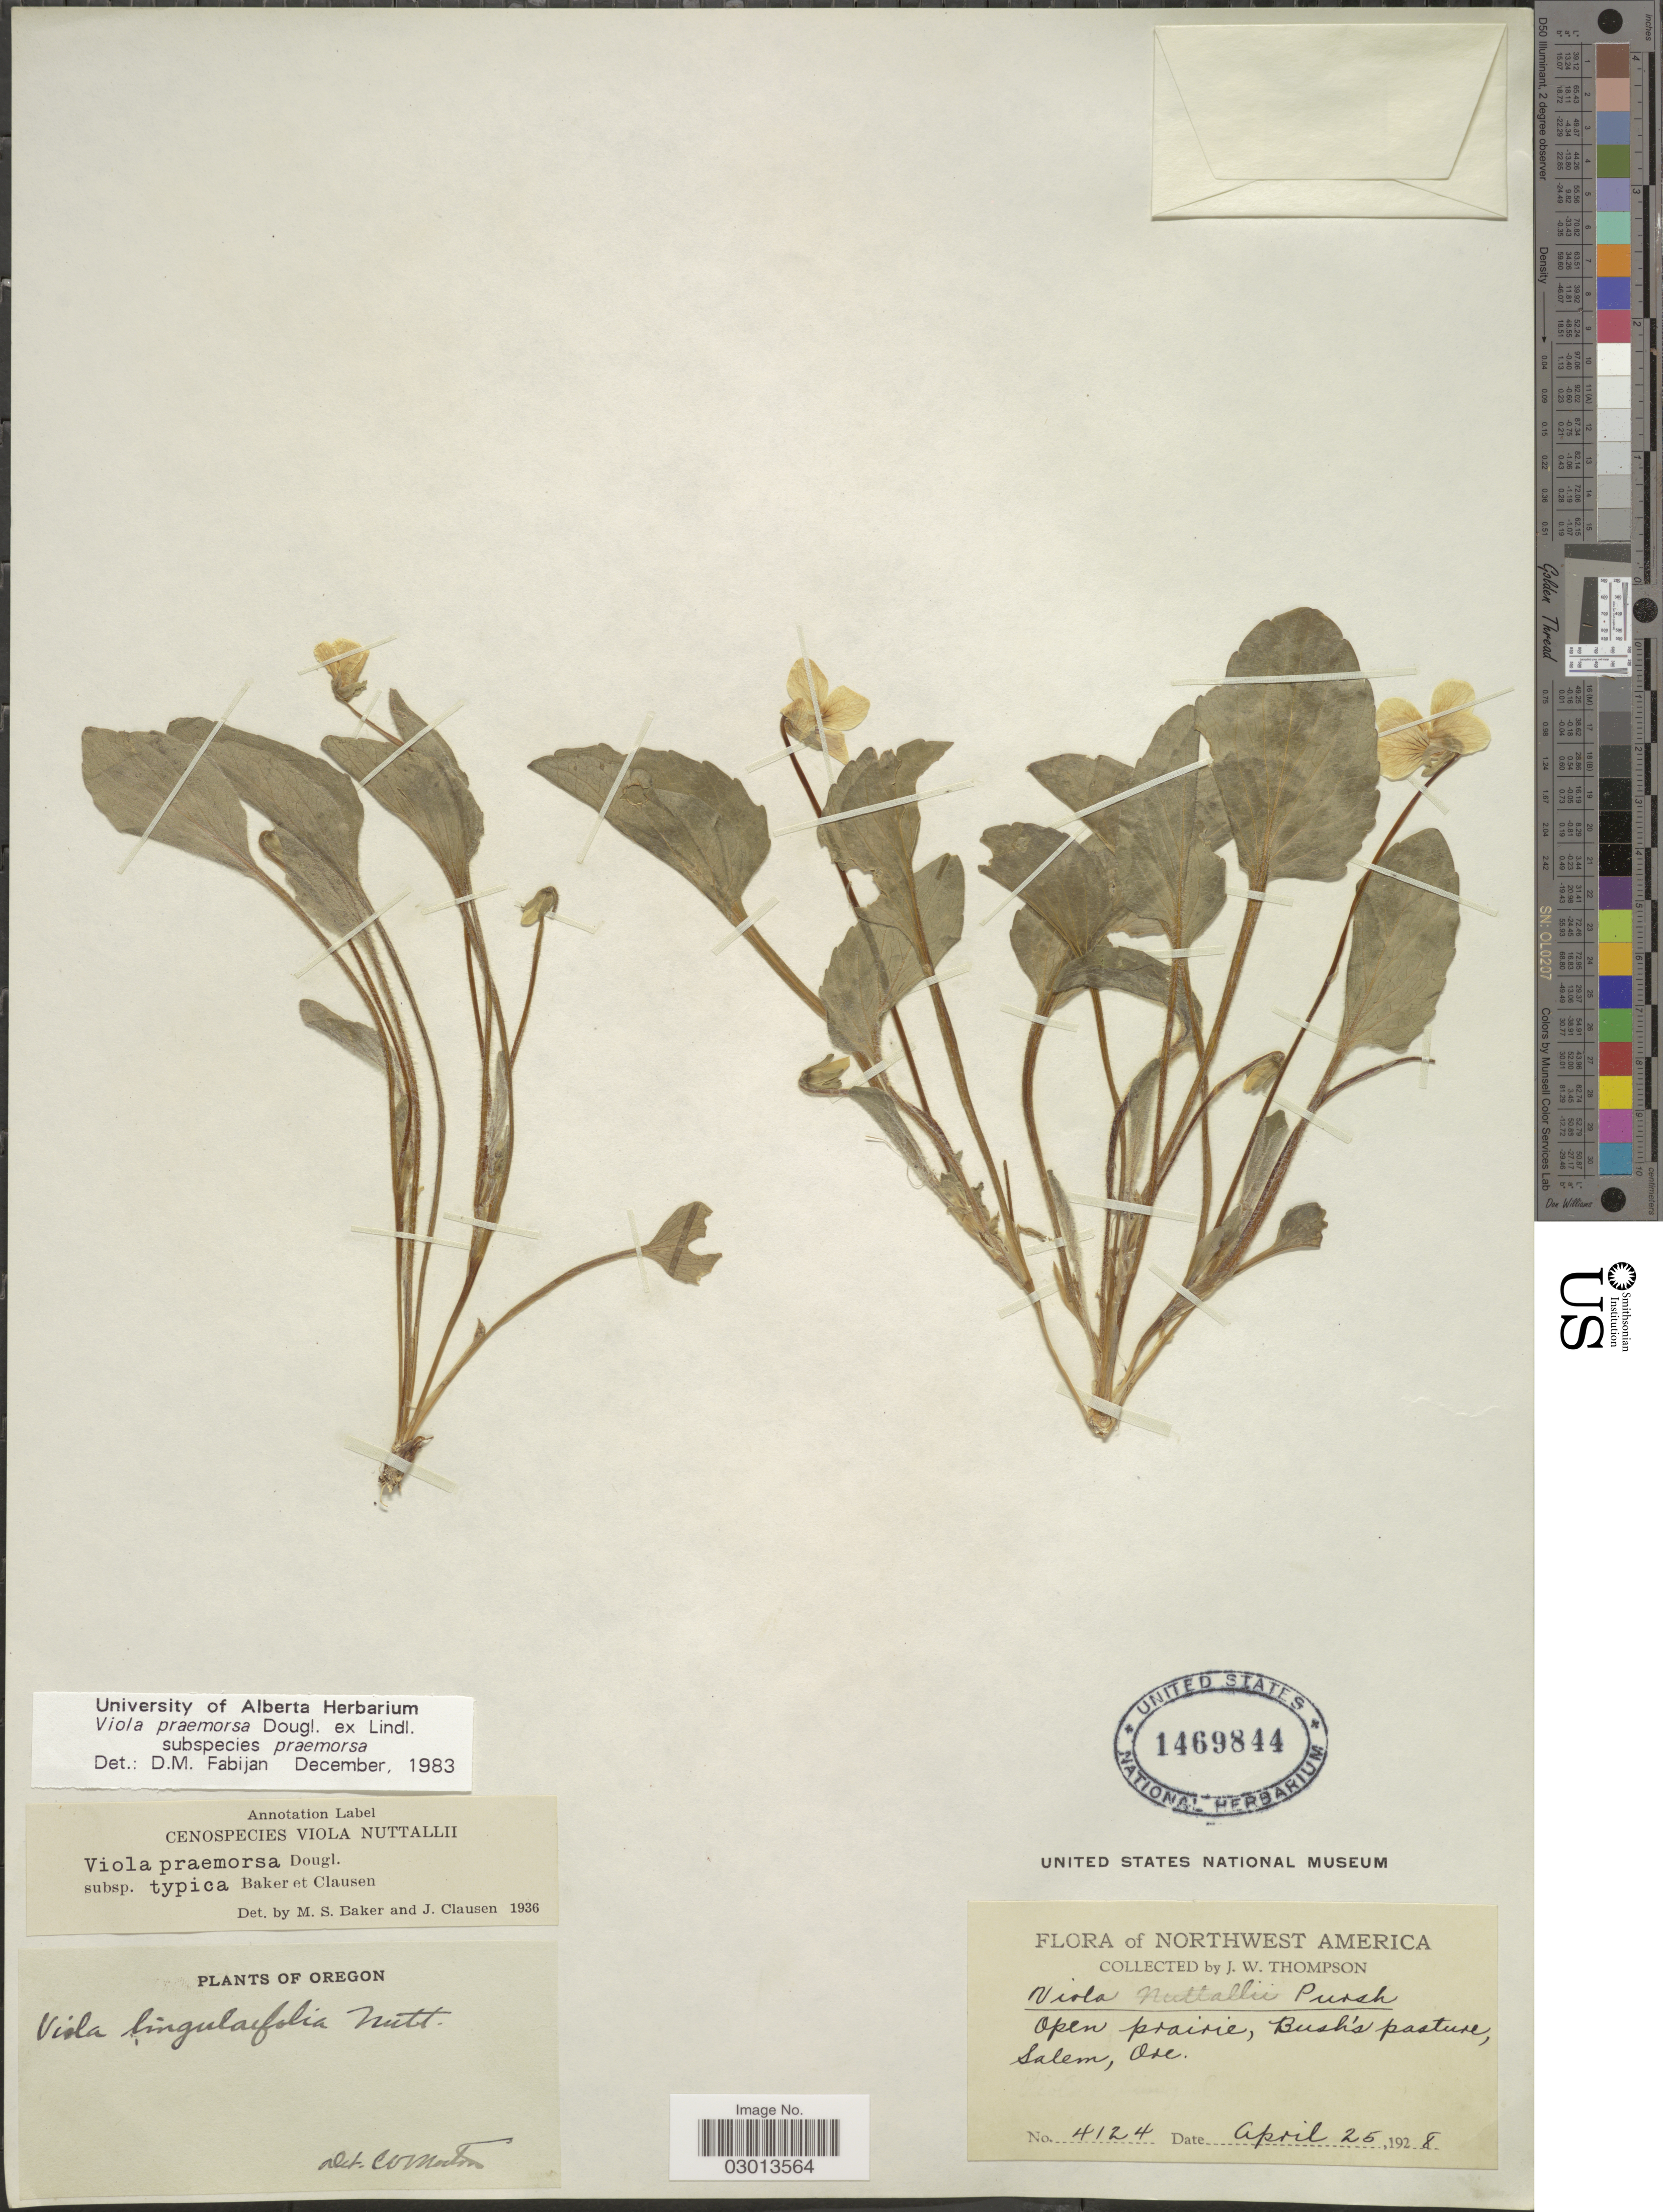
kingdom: Plantae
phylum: Tracheophyta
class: Magnoliopsida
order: Malpighiales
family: Violaceae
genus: Viola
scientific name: Viola praemorsa subsp. praemorsa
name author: Douglas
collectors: J. Thompson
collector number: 4124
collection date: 1928-04-25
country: United States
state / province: Oregon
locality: Northwest America. Bush's pasture, Salem, Ore.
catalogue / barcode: US 1469844